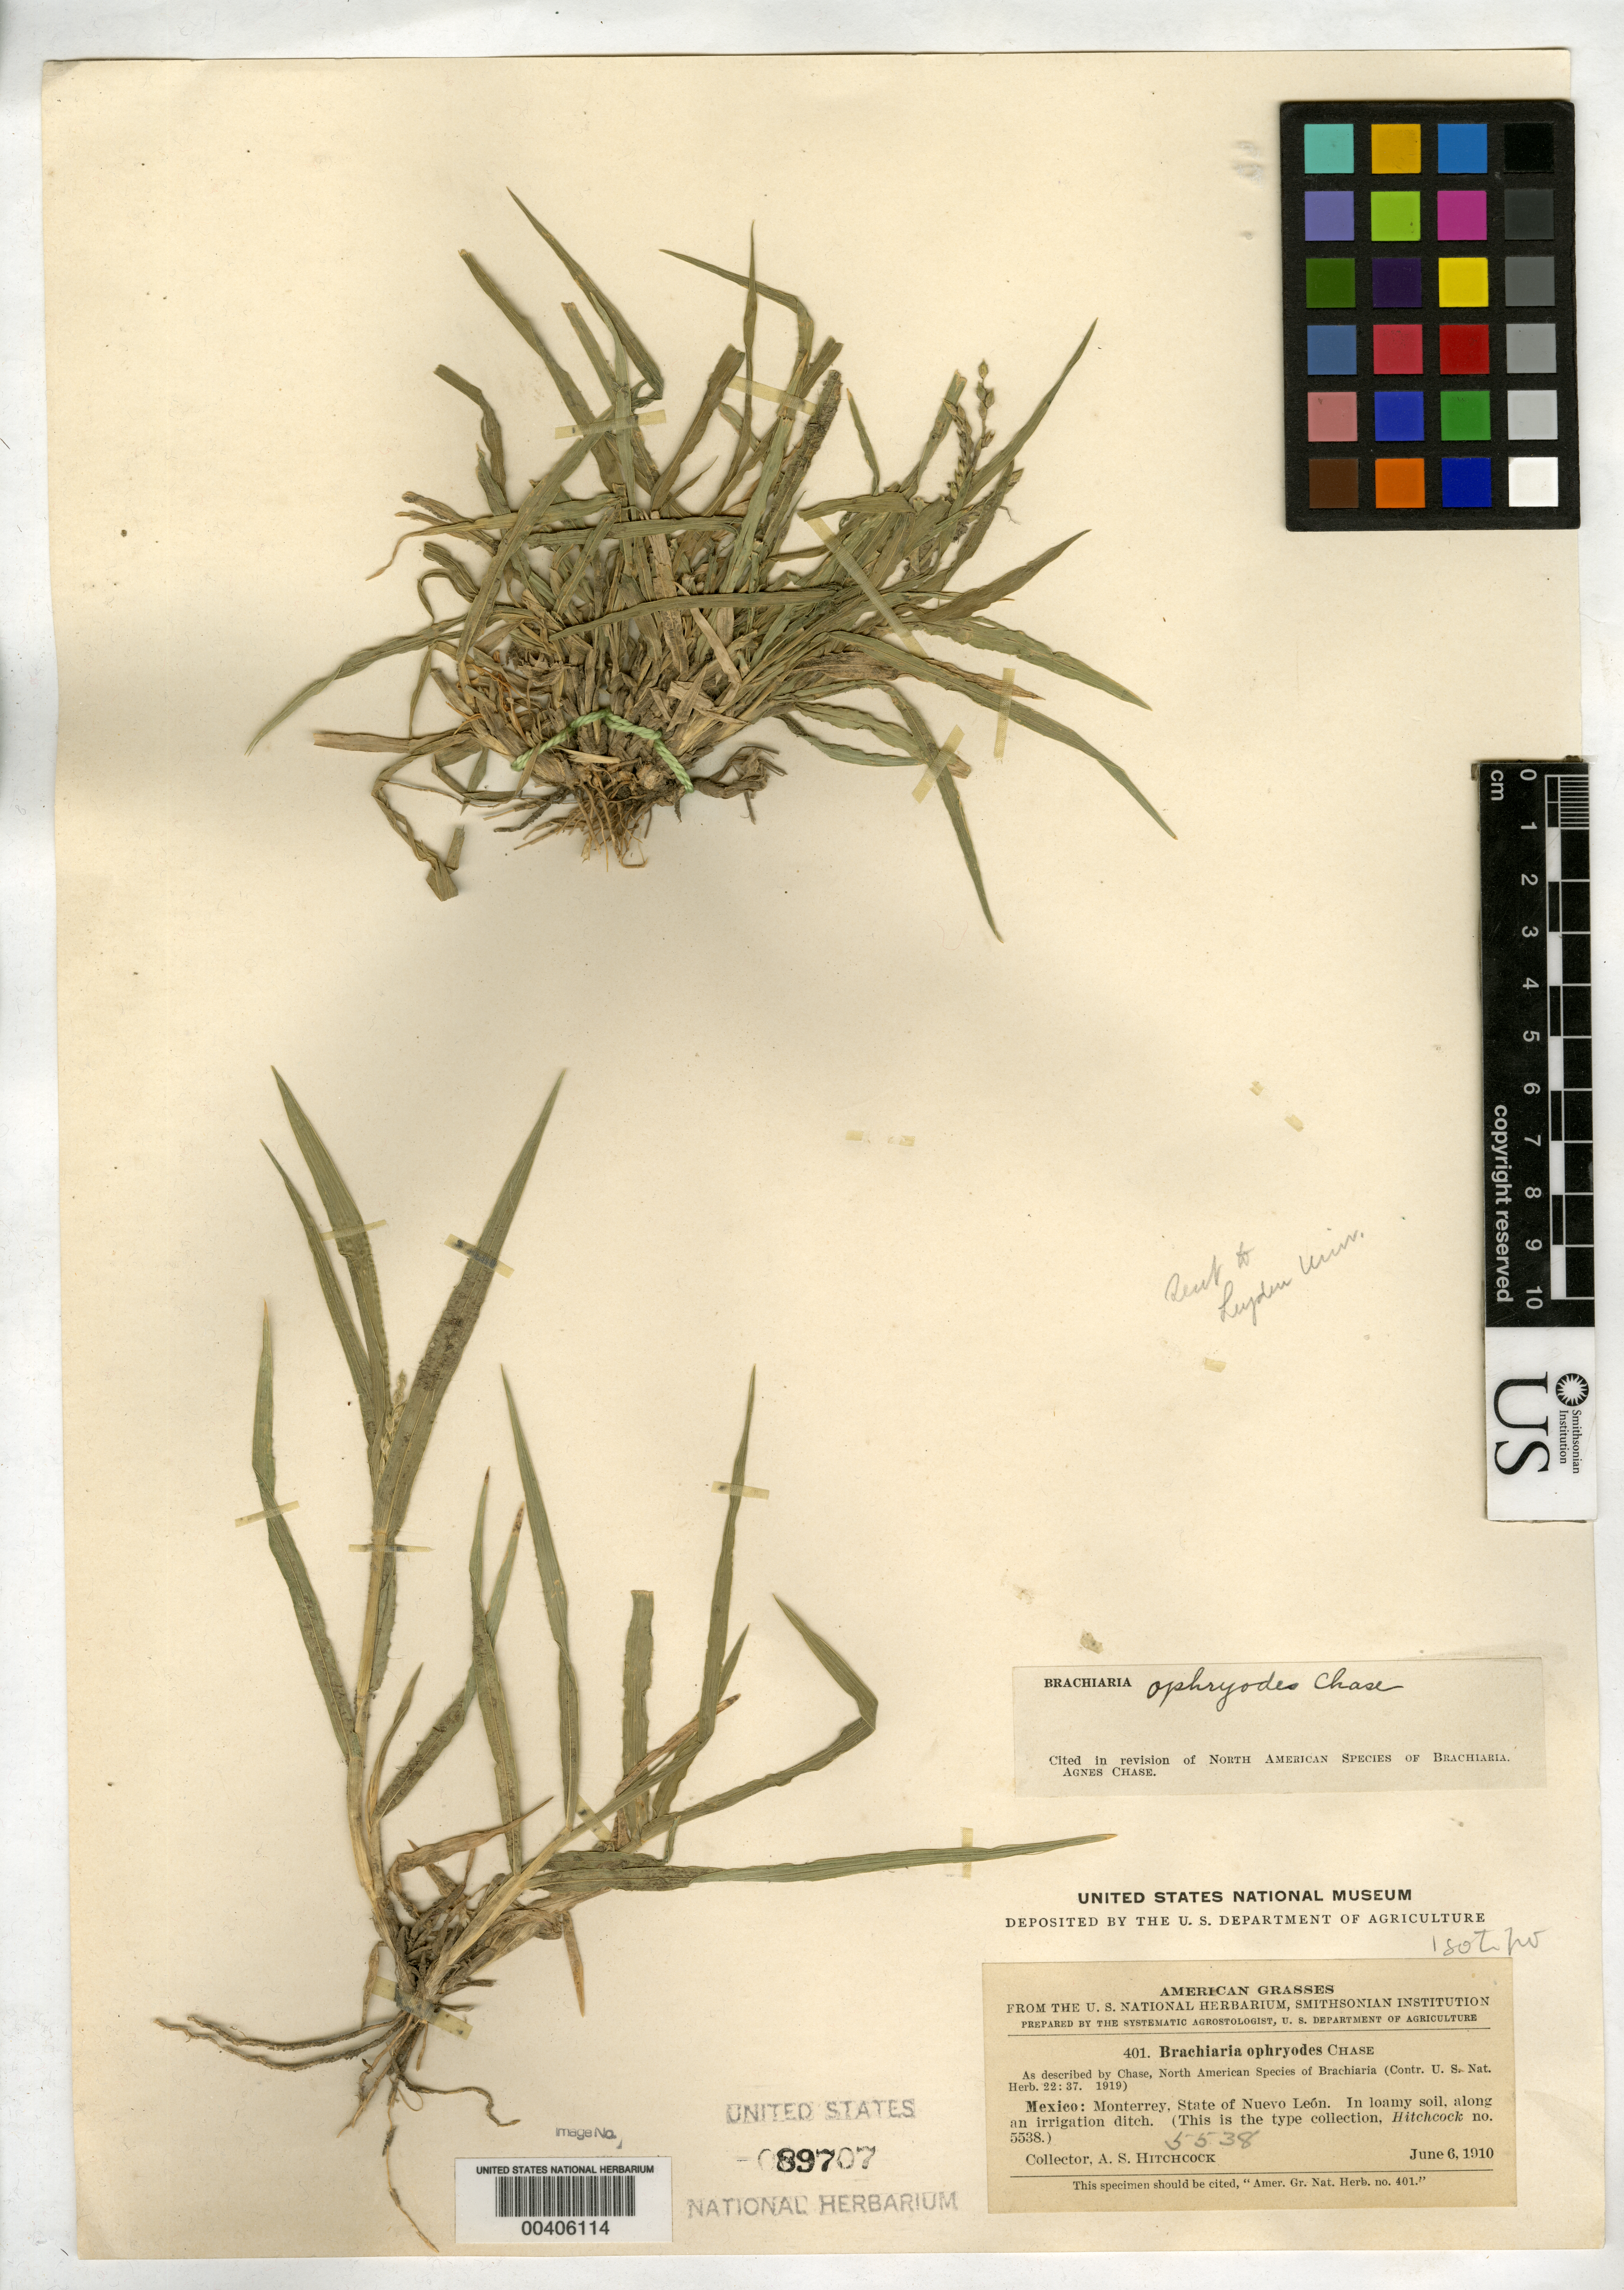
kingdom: Plantae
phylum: Tracheophyta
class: Liliopsida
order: Poales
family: Poaceae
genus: Brachiaria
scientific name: Brachiaria ophryodes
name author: Chase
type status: Isotype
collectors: A. S. Hitchcock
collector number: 401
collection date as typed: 06 Jun 1910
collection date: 1910-06-06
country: Mexico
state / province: Nuevo León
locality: Monterrey.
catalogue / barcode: US 89707